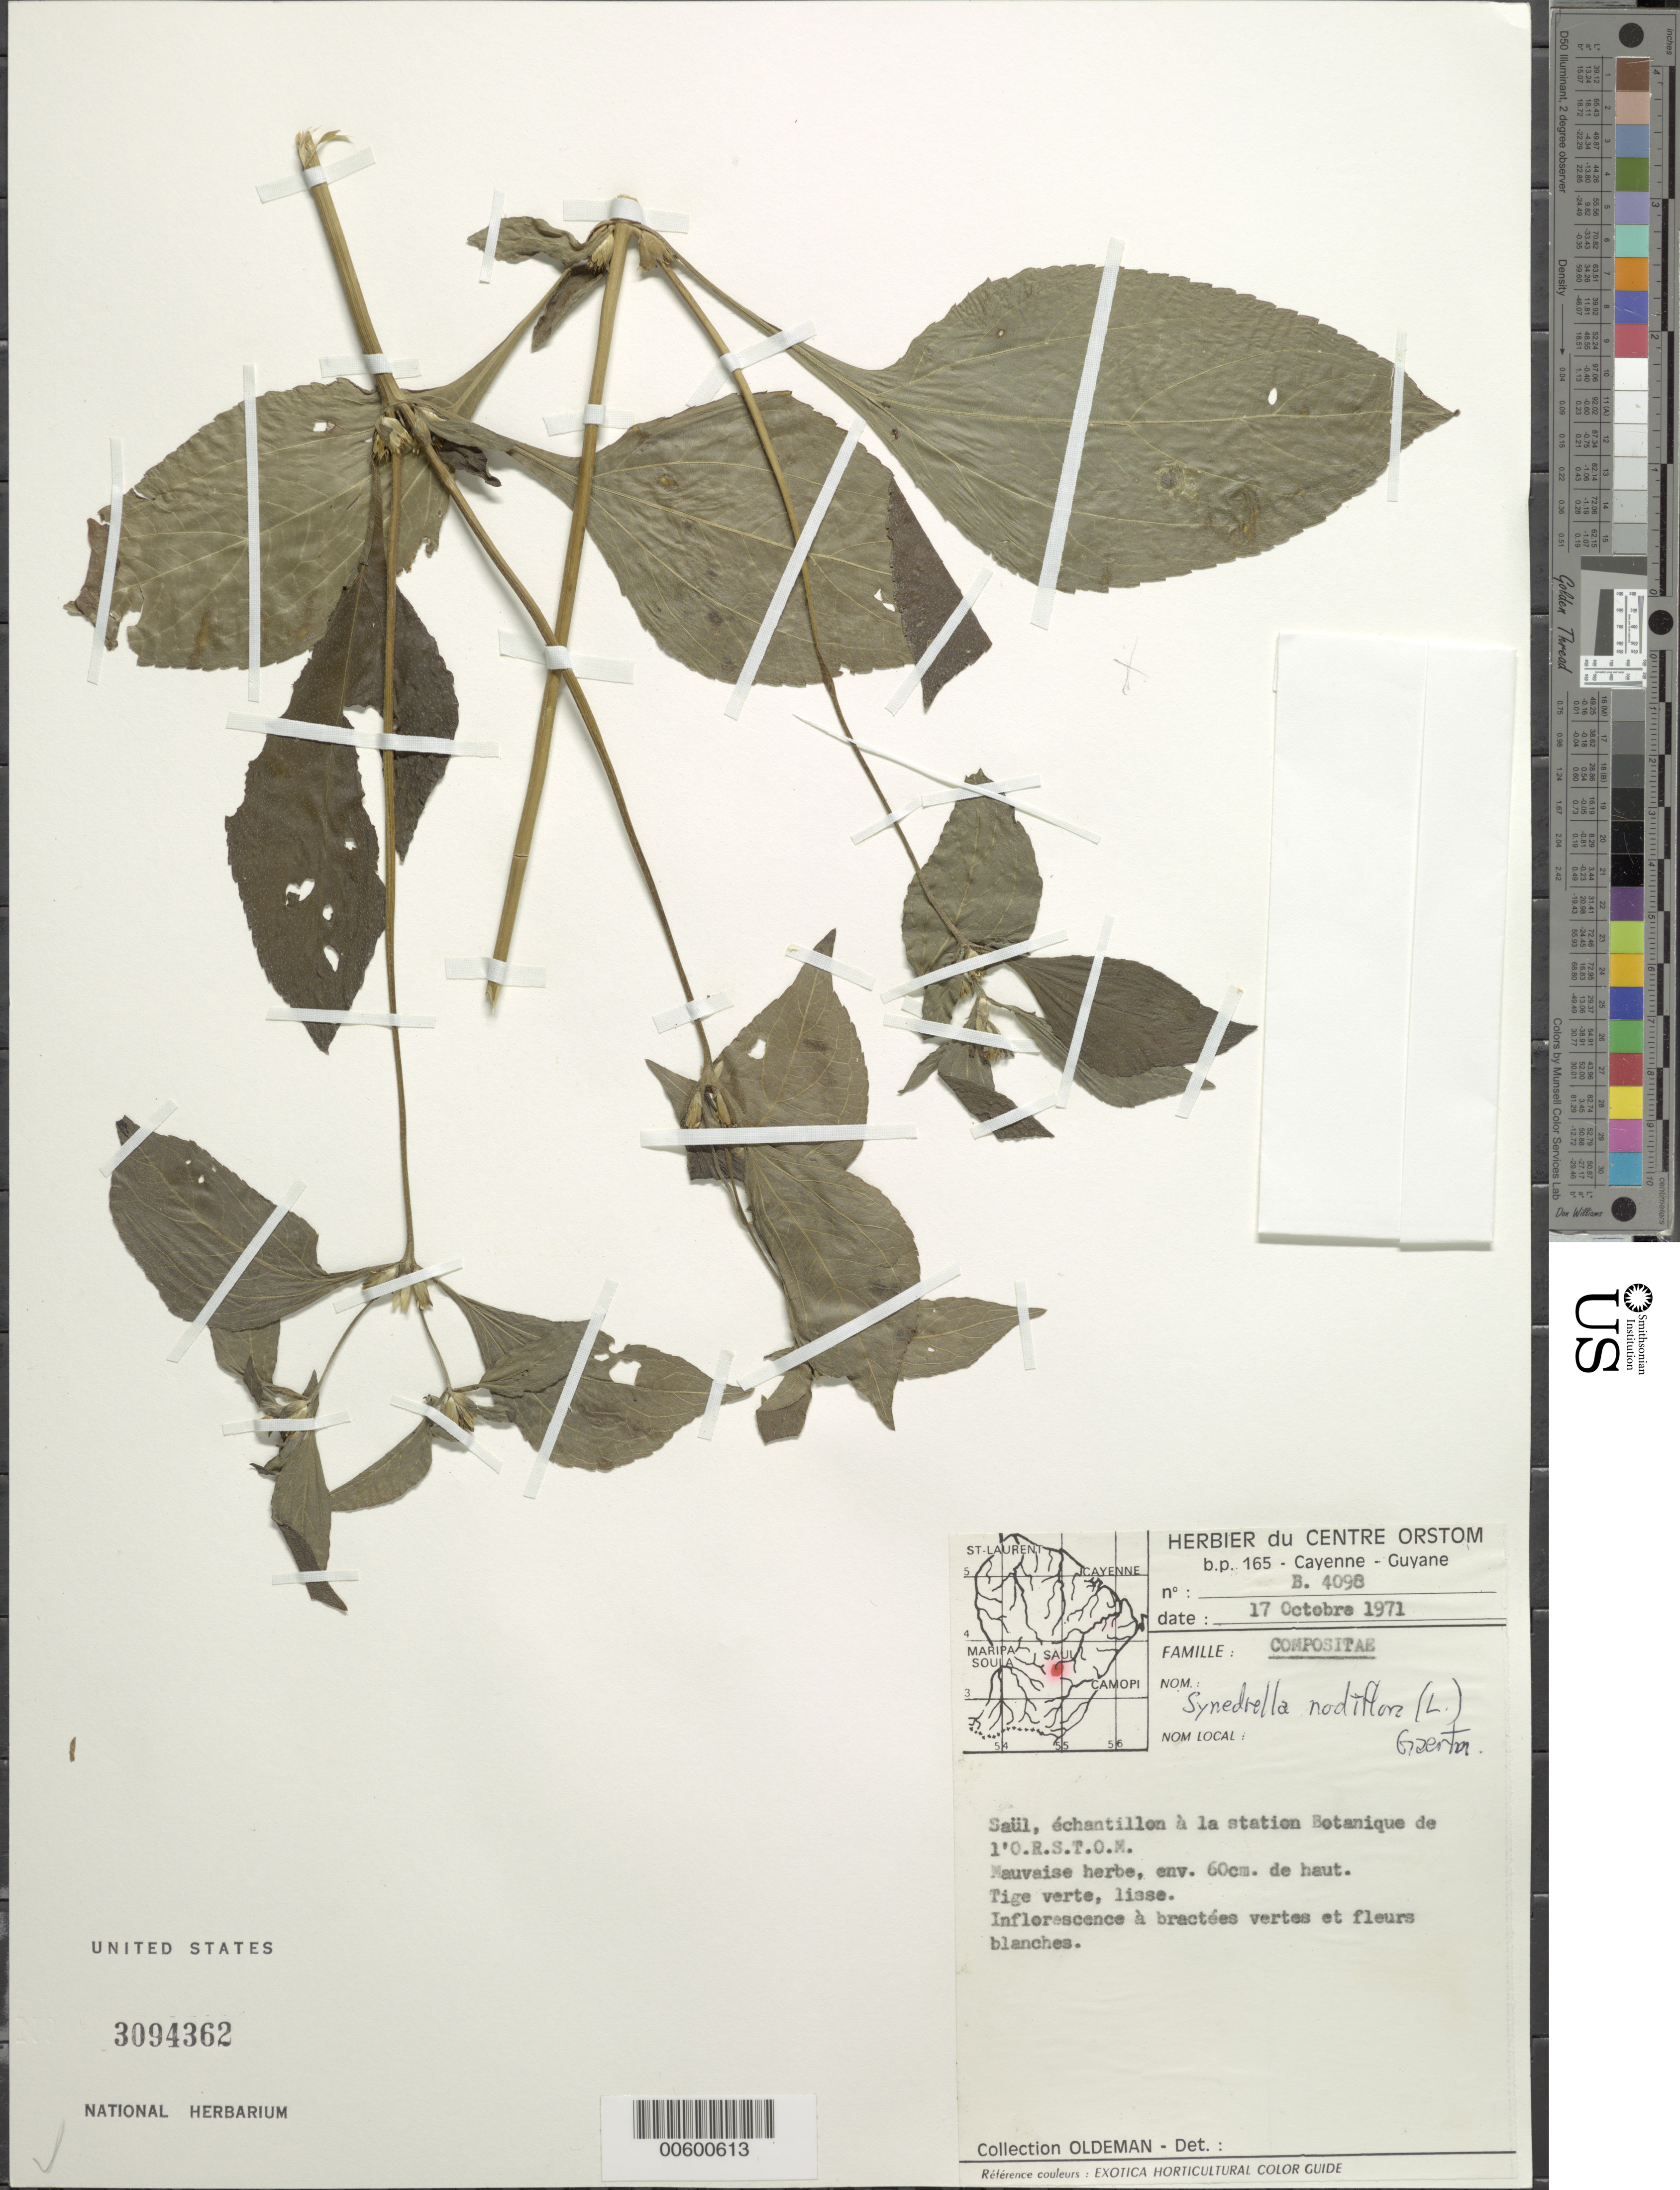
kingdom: Plantae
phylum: Tracheophyta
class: Magnoliopsida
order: Asterales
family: Asteraceae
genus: Synedrella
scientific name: Synedrella nodiflora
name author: (L.) Gaertn.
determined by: Budelman, A.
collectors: R. Oldeman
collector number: B 4098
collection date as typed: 17-Oct-71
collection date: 1971-10-17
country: French Guiana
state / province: Saint-Laurent-du-Maroni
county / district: Saül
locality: Saül, echantillon a la station Botanique de l'ORSTOM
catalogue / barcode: US 3094362